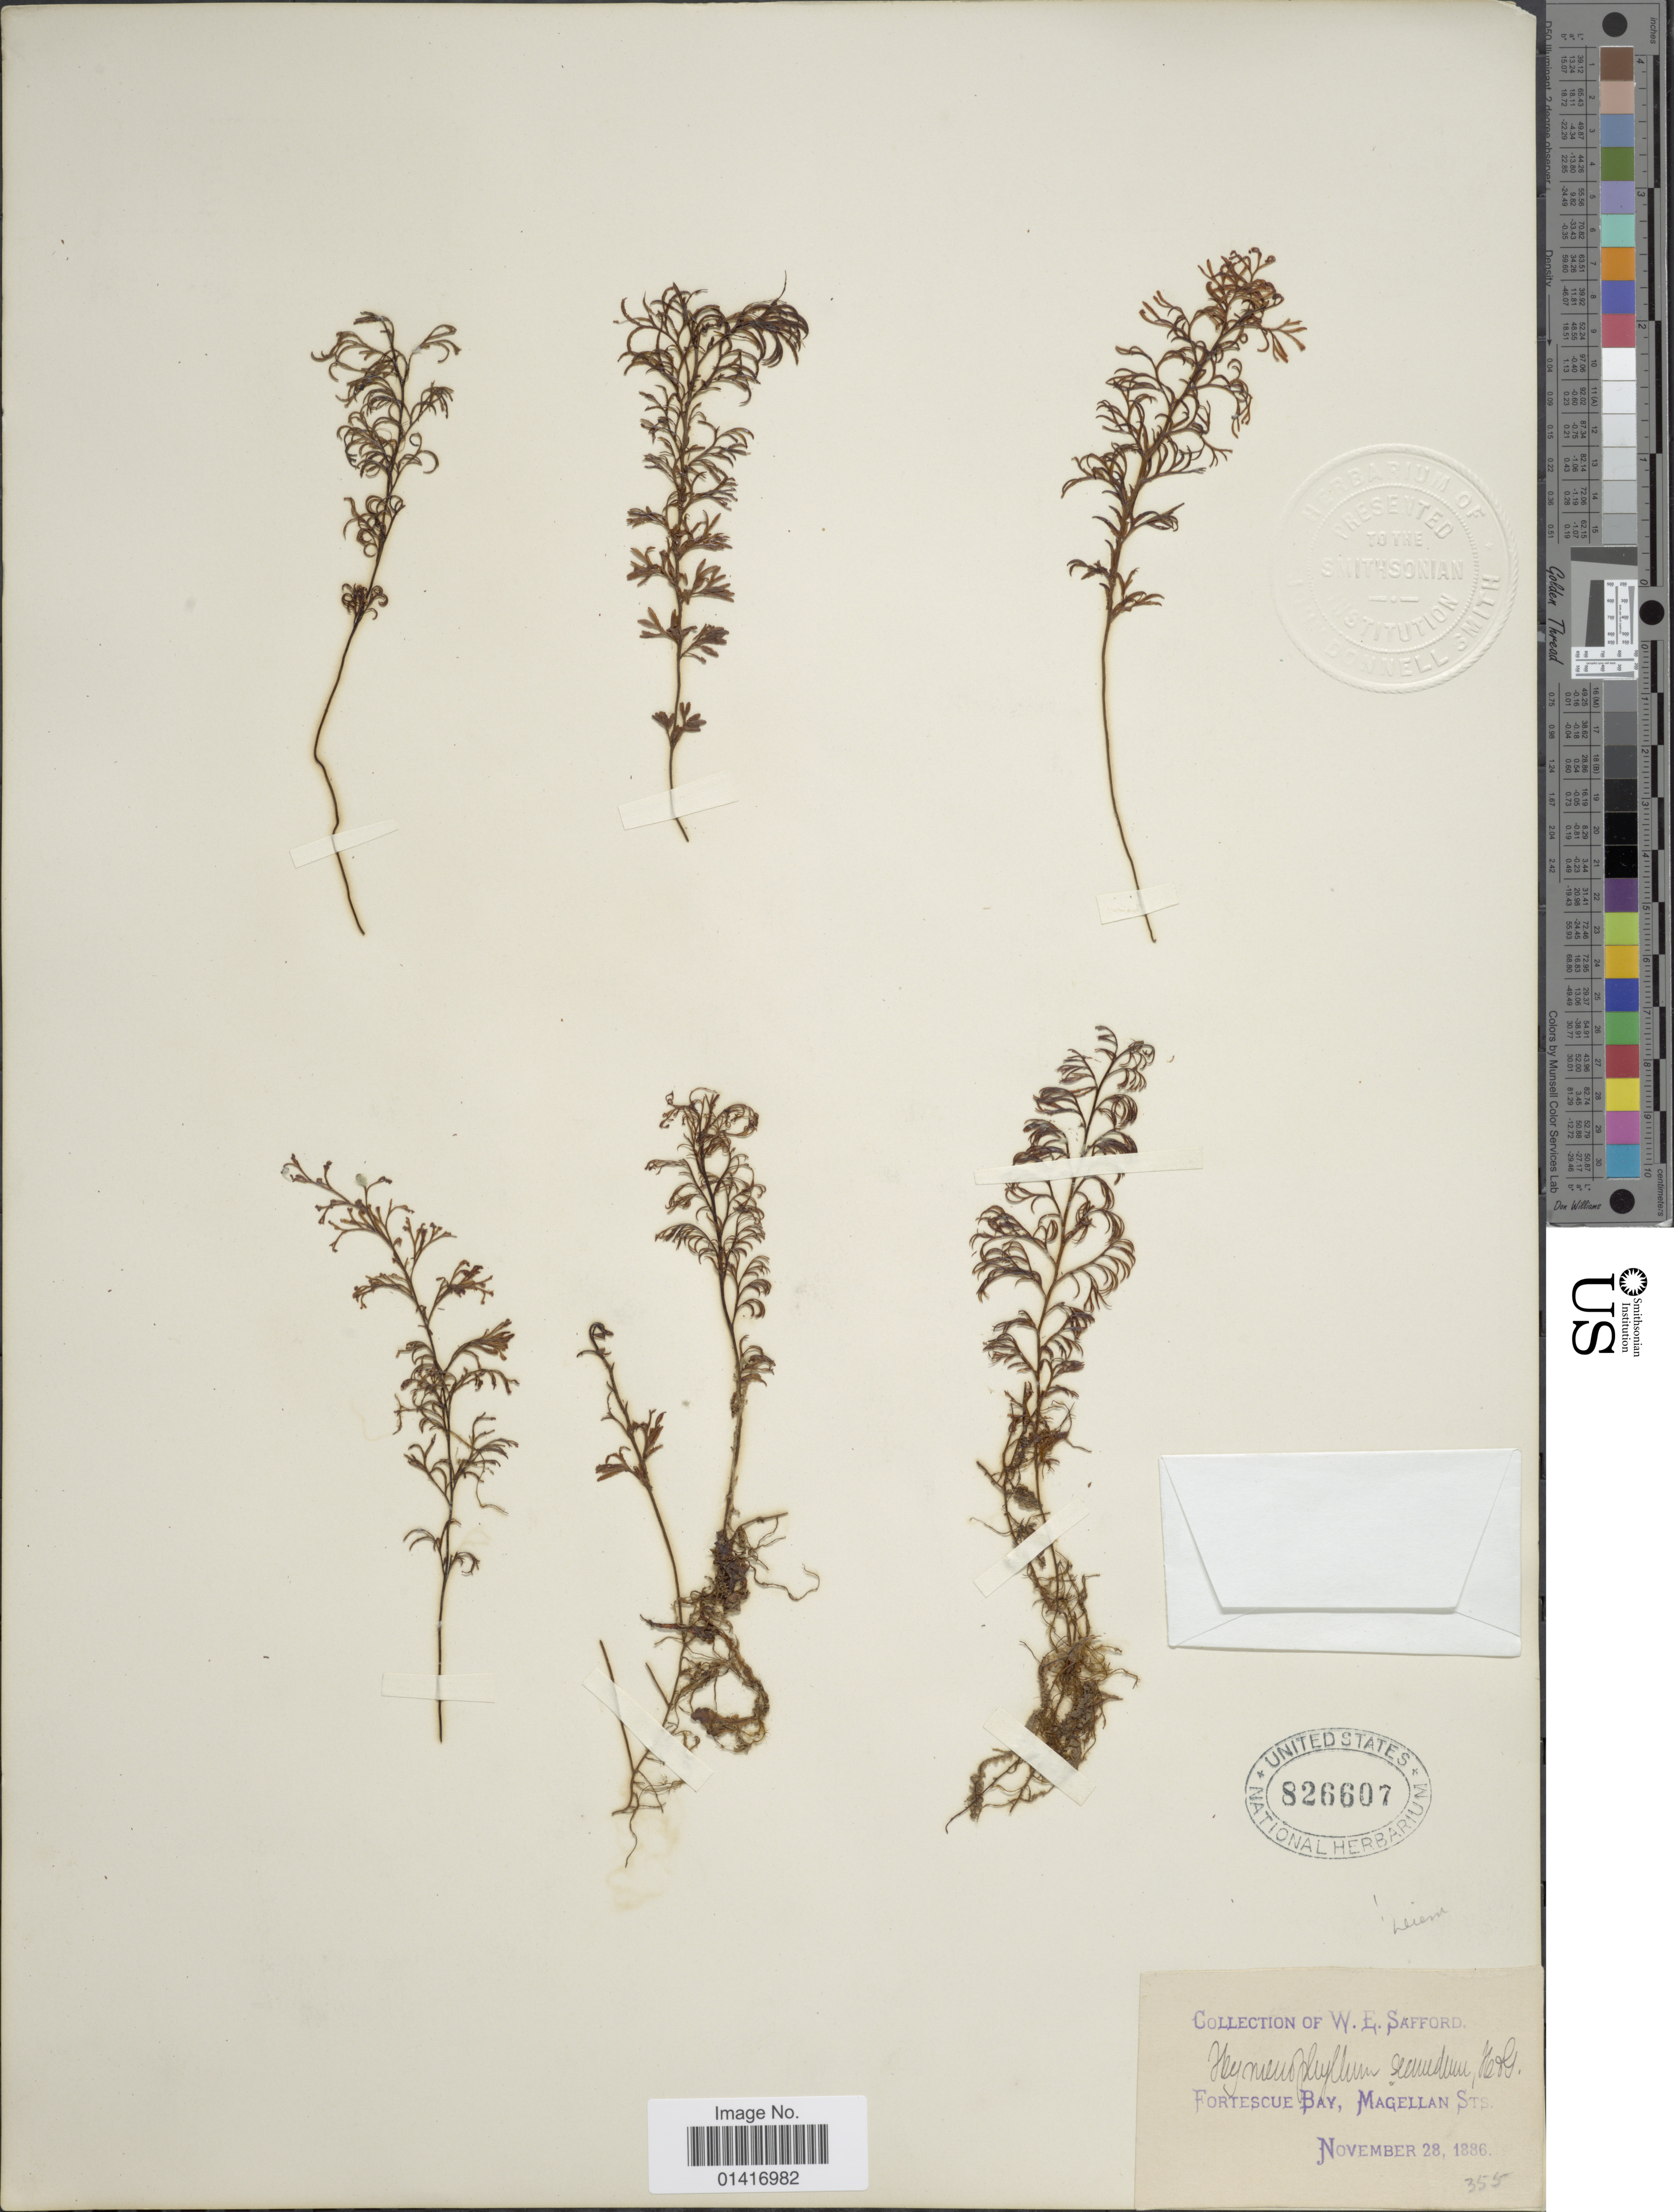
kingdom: Plantae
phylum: Tracheophyta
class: Polypodiopsida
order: Hymenophyllales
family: Hymenophyllaceae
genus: Hymenophyllum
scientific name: Hymenophyllum secundum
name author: Hook. & Grev.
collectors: W. E. Safford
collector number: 355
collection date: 1886-11-28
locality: Fortescue Bay, Magellan Sts.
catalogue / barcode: US 826607